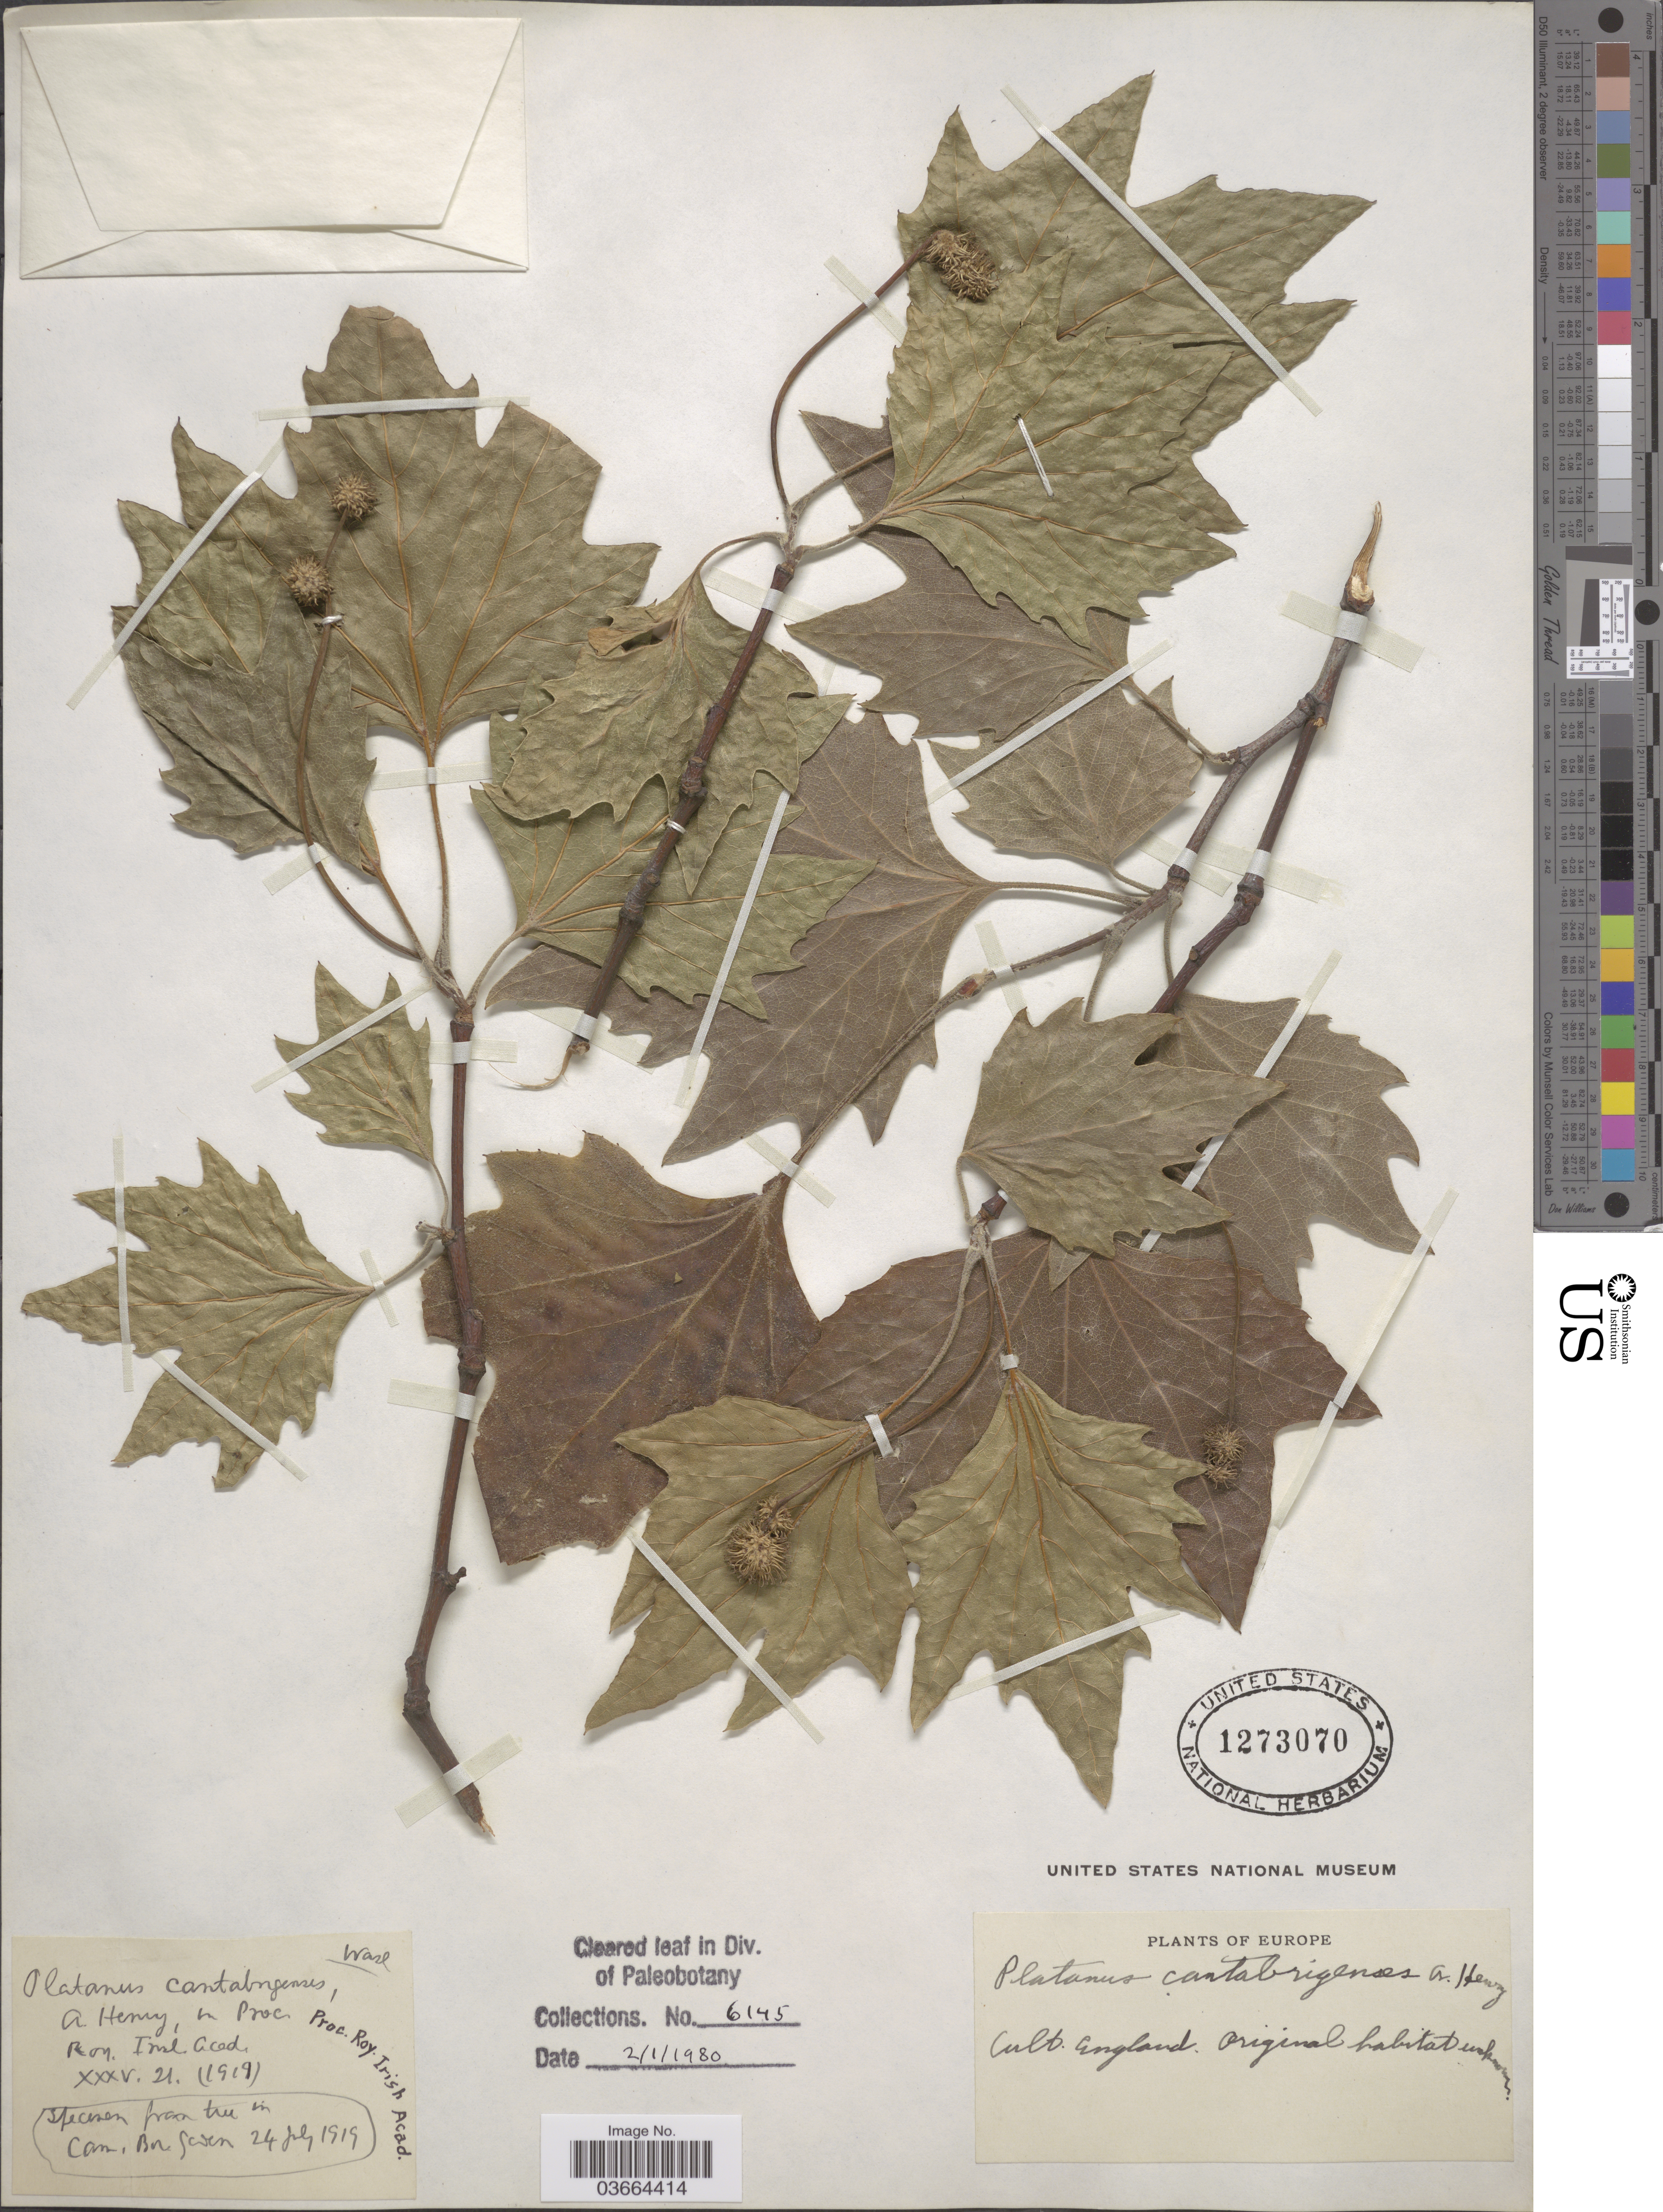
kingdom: Plantae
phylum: Tracheophyta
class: Magnoliopsida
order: Proteales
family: Platanaceae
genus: Platanus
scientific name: Platanus cantabrigensis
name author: A. Henry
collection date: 1919-07-24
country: United Kingdom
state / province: England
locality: From tree in Can. Br. Seden.*?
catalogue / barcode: US 1273070